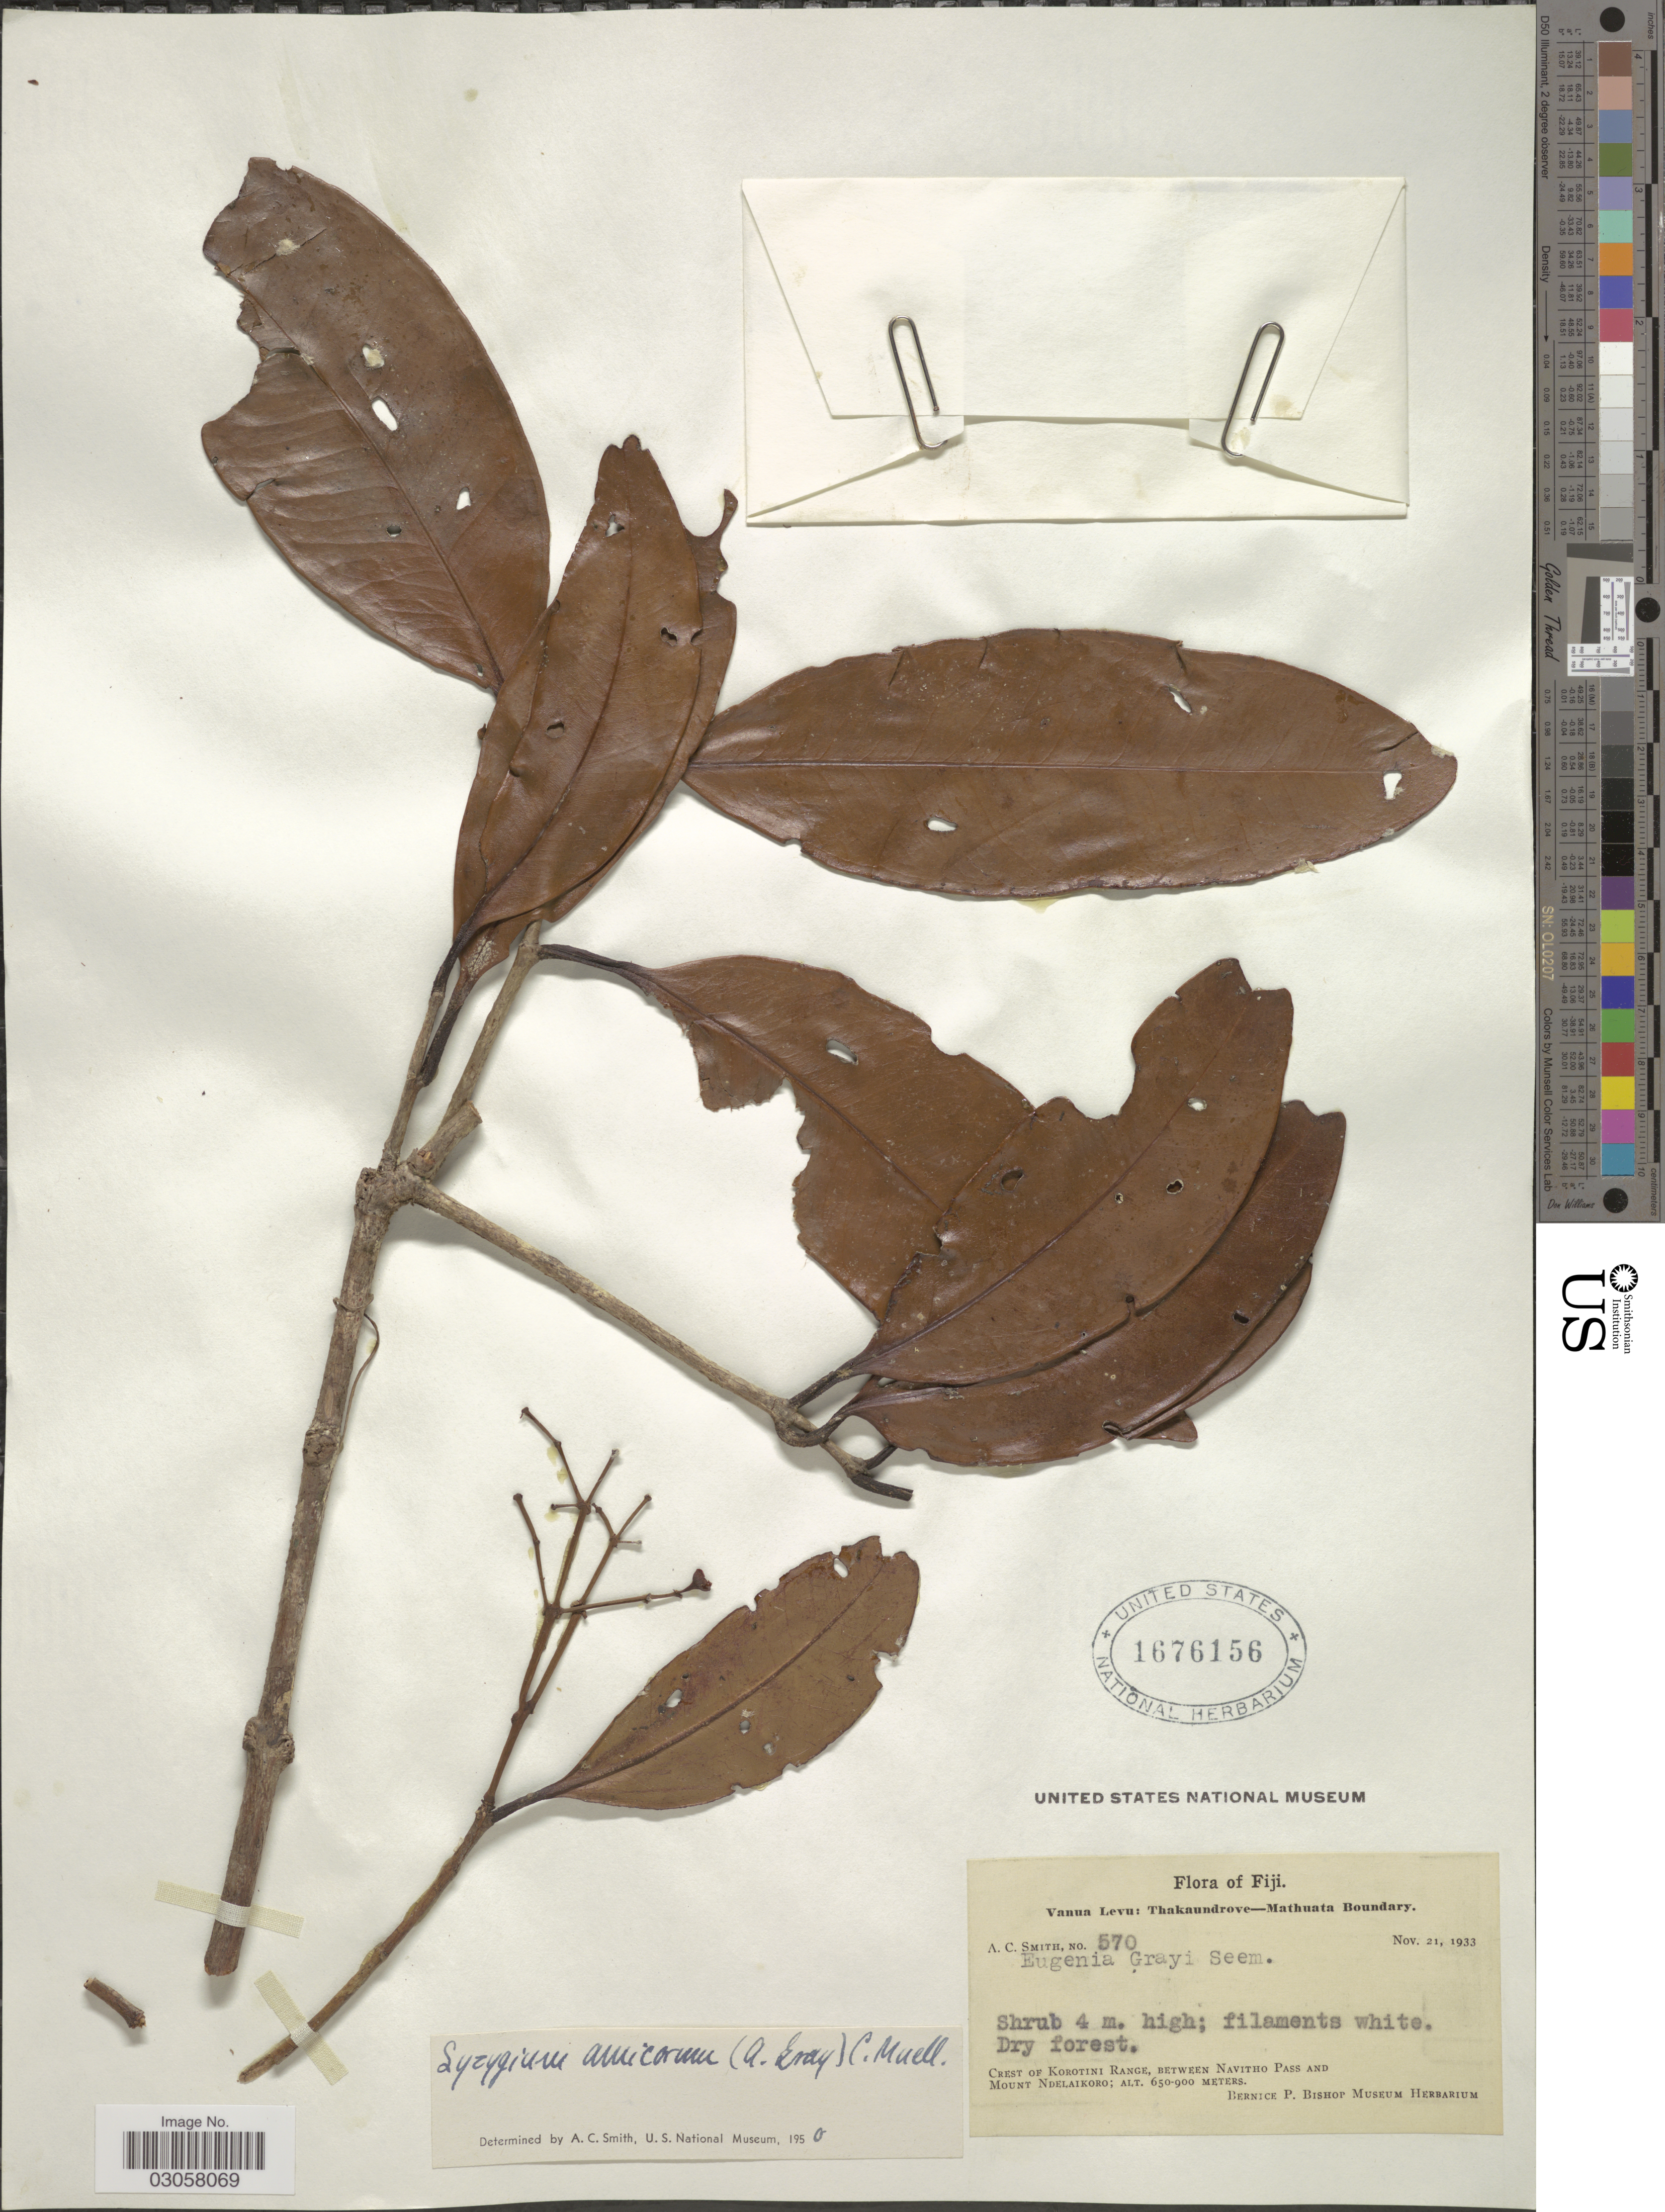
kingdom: Plantae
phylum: Tracheophyta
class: Magnoliopsida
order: Myrtales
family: Myrtaceae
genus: Syzygium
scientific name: Syzygium amicorum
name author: (A. Gray) K. Müller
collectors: A. C. Smith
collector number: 570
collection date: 1933-11-21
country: Fiji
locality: Vanua Levu: Thakaundrove-Mathuata Boundary. Crest of Korotini Range, Between Navitho Pass and Mount Ndelaikoro.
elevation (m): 650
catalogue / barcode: US 1676156